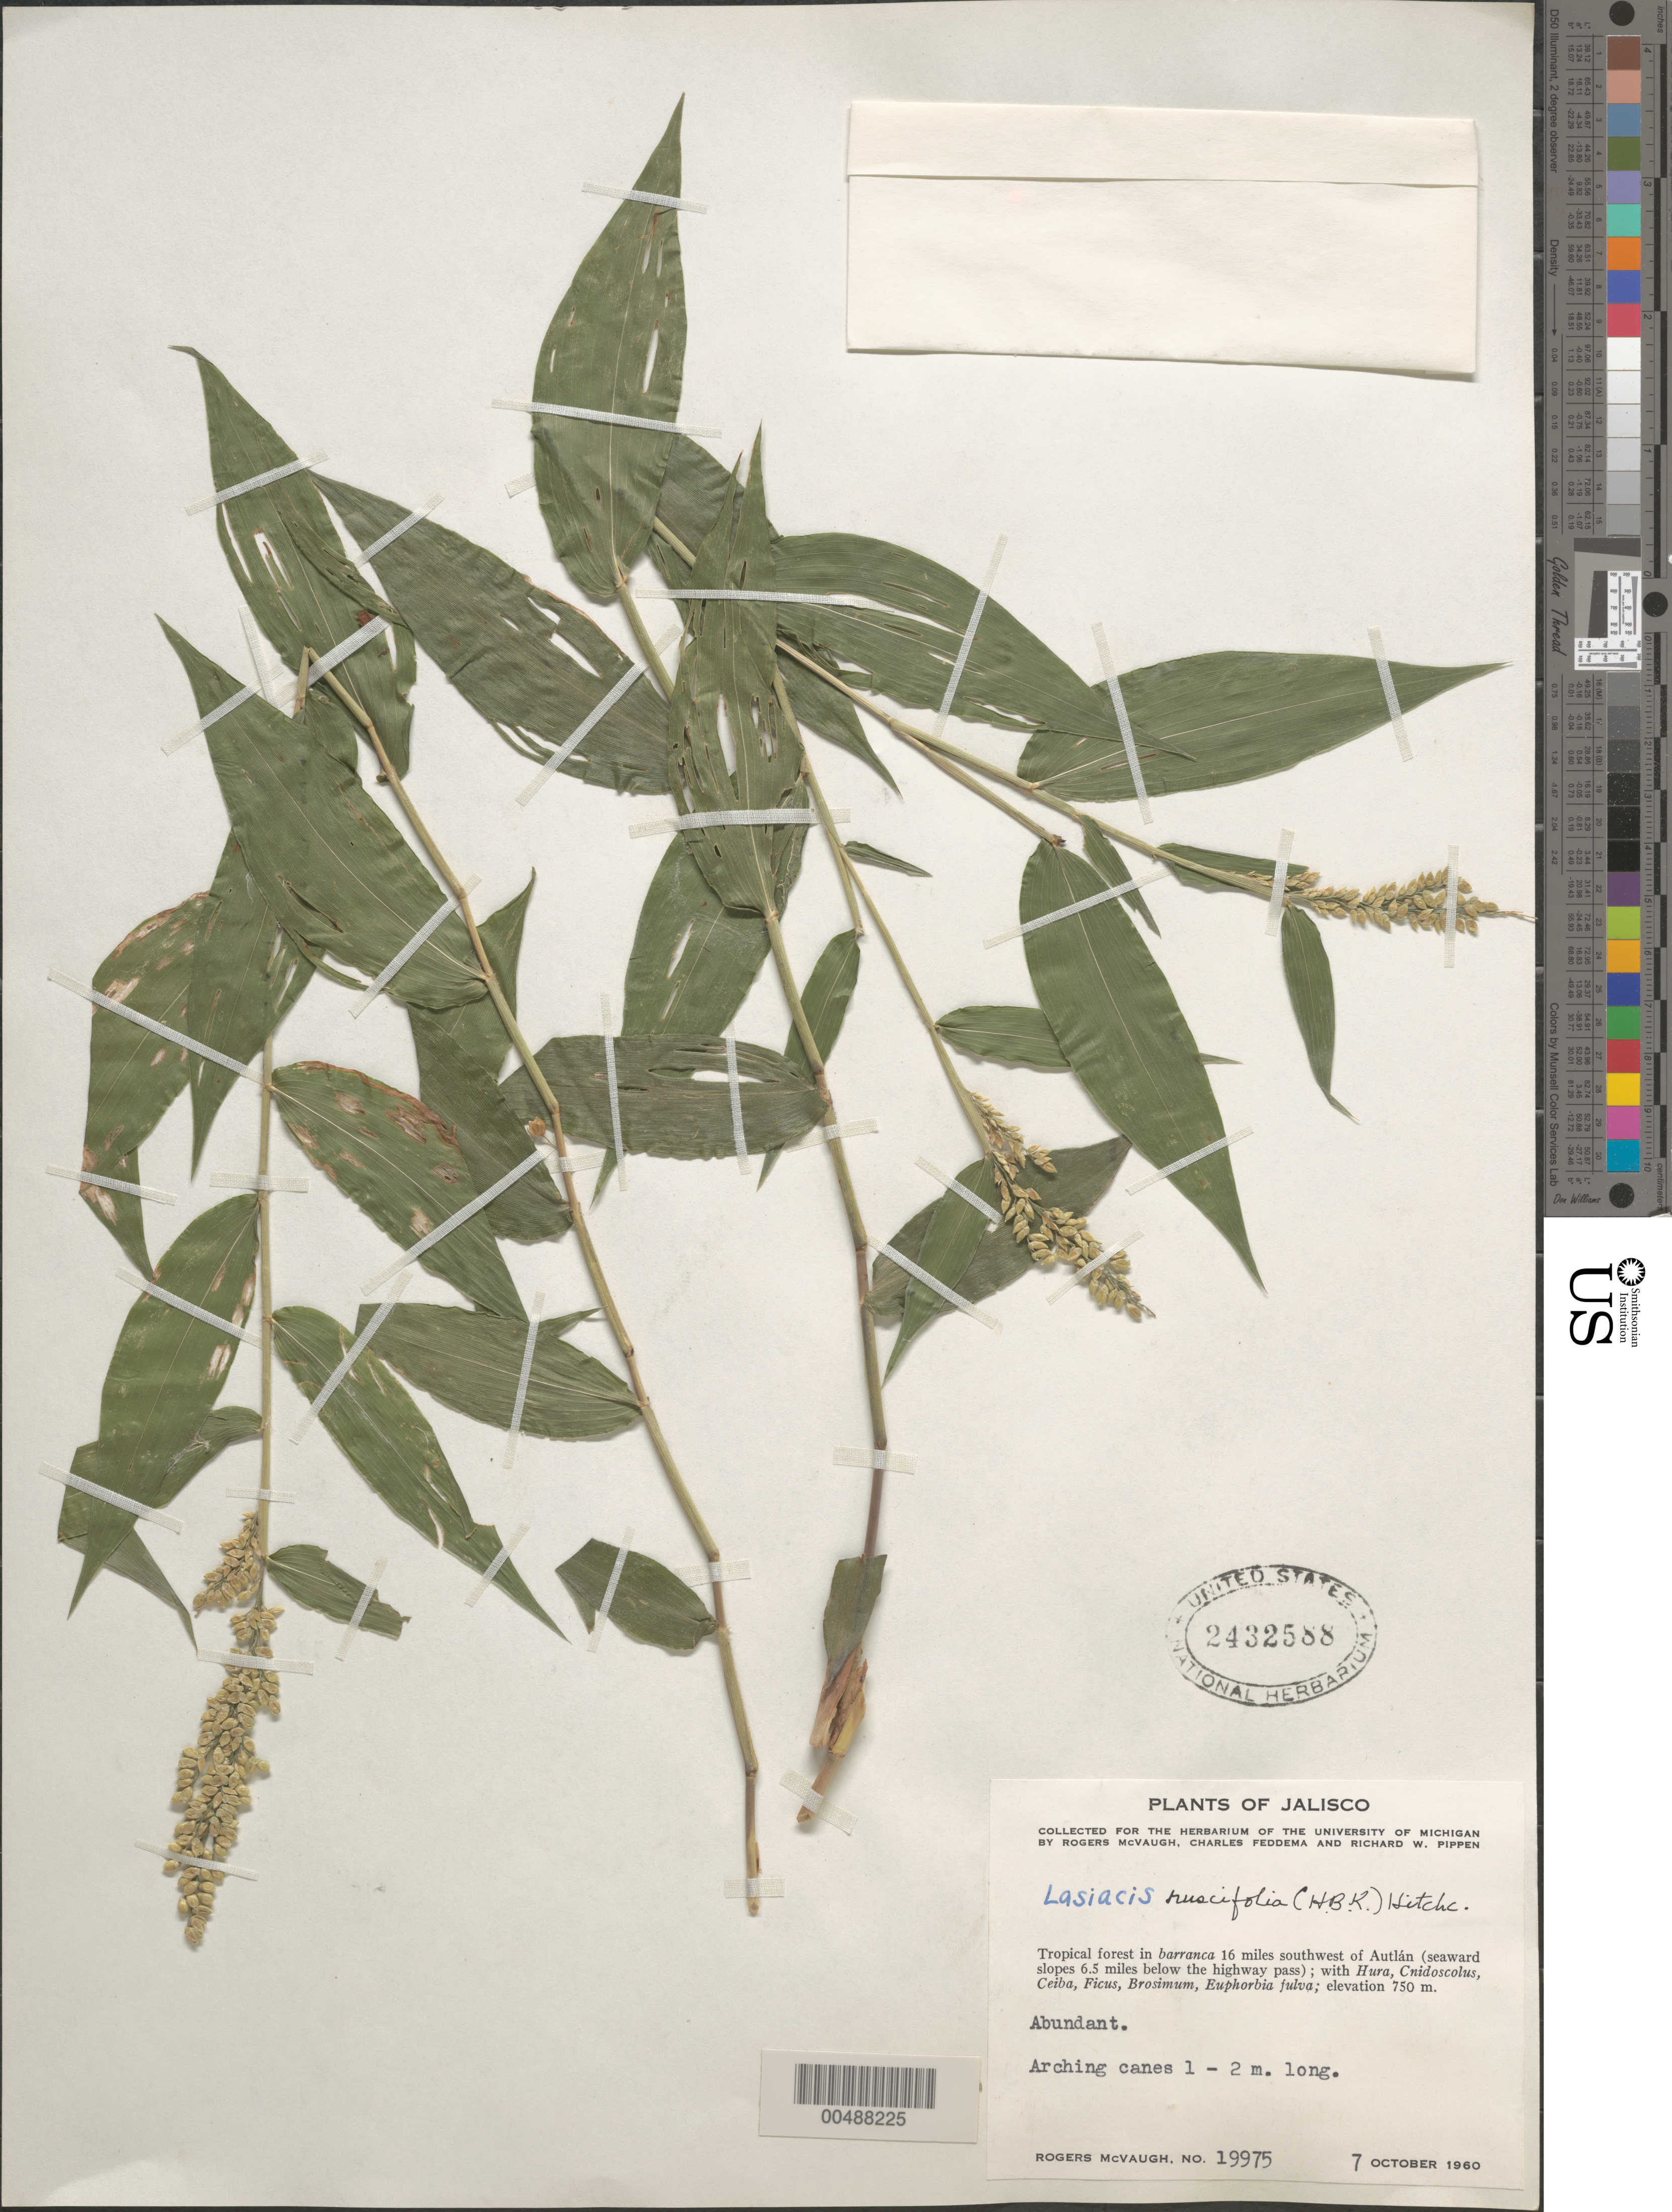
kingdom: Plantae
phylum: Tracheophyta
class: Liliopsida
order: Poales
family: Poaceae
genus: Lasiacis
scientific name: Lasiacis ruscifolia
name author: (Kunth) Hitchc.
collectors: R. McVaugh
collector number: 19975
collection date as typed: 7 Oct 1960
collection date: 1960-10-07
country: Mexico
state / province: Jalisco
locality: In barranca 16 mi SW of Autlán (seaward slopes 6.5 mi below the hwy pass)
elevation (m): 750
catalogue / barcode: US 2432588